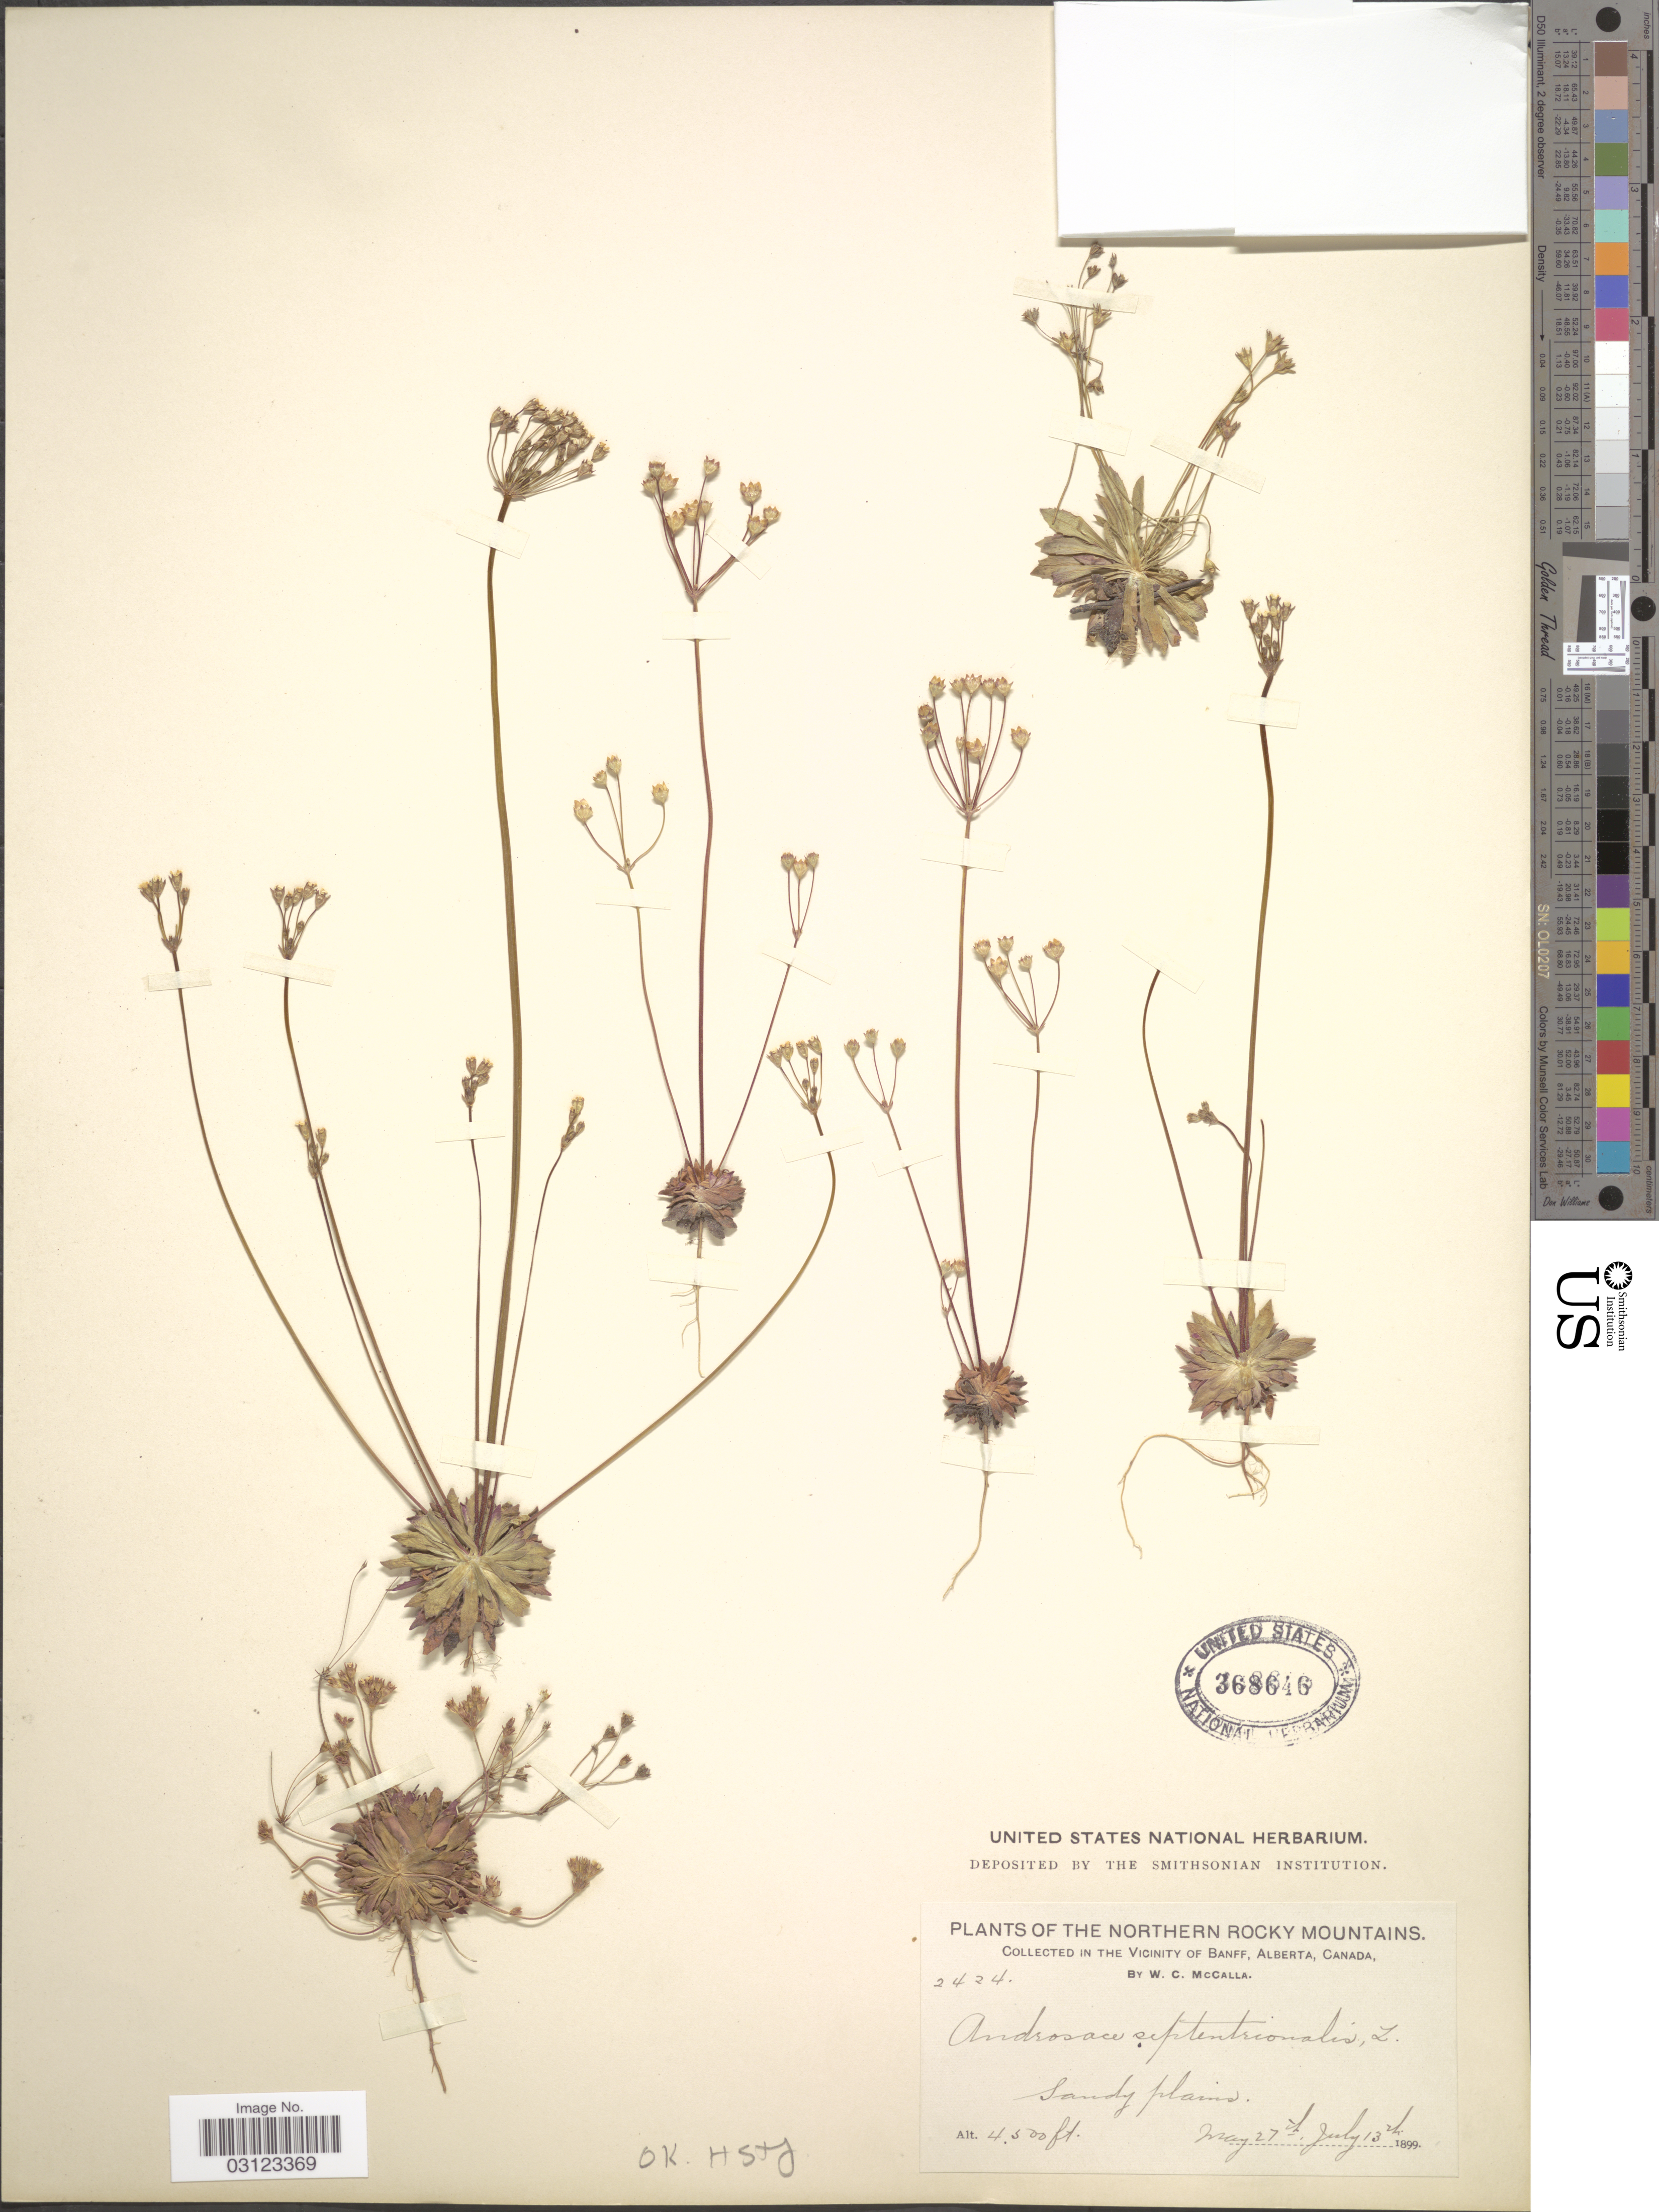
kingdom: Plantae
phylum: Tracheophyta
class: Magnoliopsida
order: Ericales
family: Primulaceae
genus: Androsace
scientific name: Androsace septentrionalis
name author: L.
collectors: W. McCalla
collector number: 2424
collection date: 1899-05-27/1899-07-13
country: Canada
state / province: Alberta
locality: The Northern Rocky Mountains. In the Vicinity of Banff. Sandy plains.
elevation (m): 1372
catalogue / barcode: US 368646